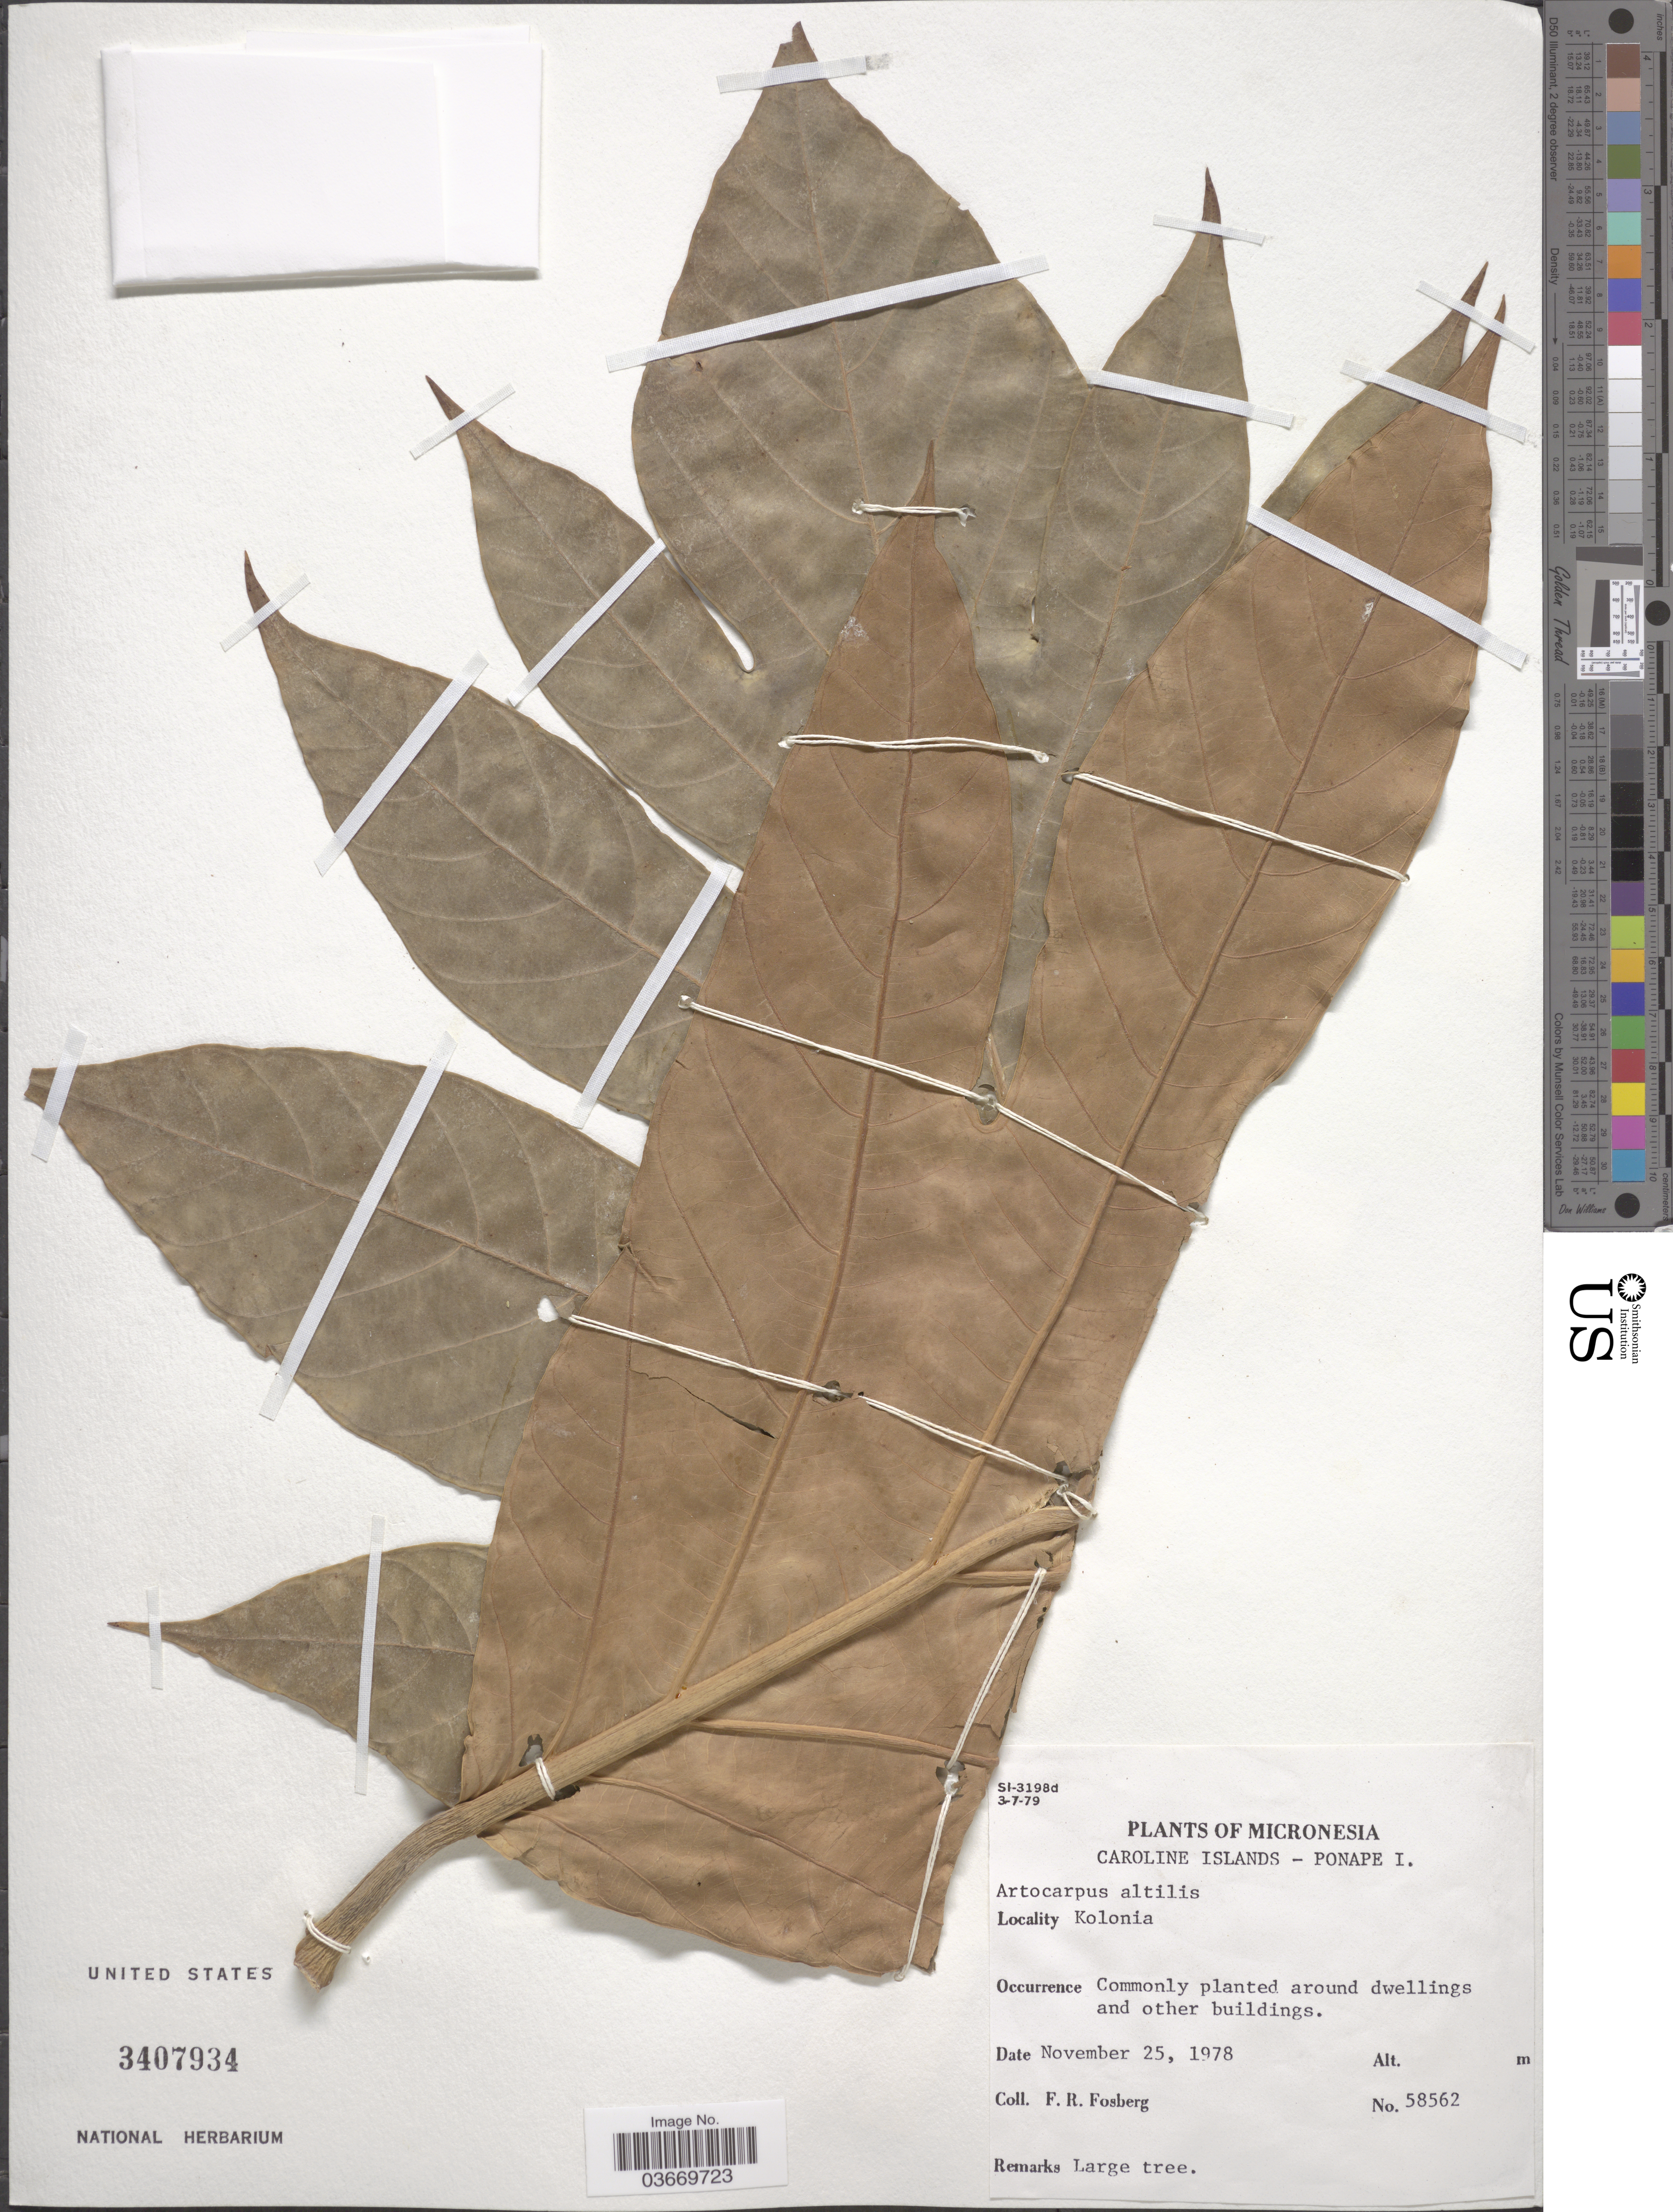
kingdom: Plantae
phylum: Tracheophyta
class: Magnoliopsida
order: Rosales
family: Moraceae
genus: Artocarpus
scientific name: Artocarpus altilis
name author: (Parkinson) Fosberg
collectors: F. R. Fosberg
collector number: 58562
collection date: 1978-11-25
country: Micronesia, Federated States of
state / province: Pohnpei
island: Pohnpei [Ponape]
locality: Micronesia. Caroline Islands - Ponape I. Kolonia. Commonly planted around dwellings and other buildings.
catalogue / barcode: US 3407934